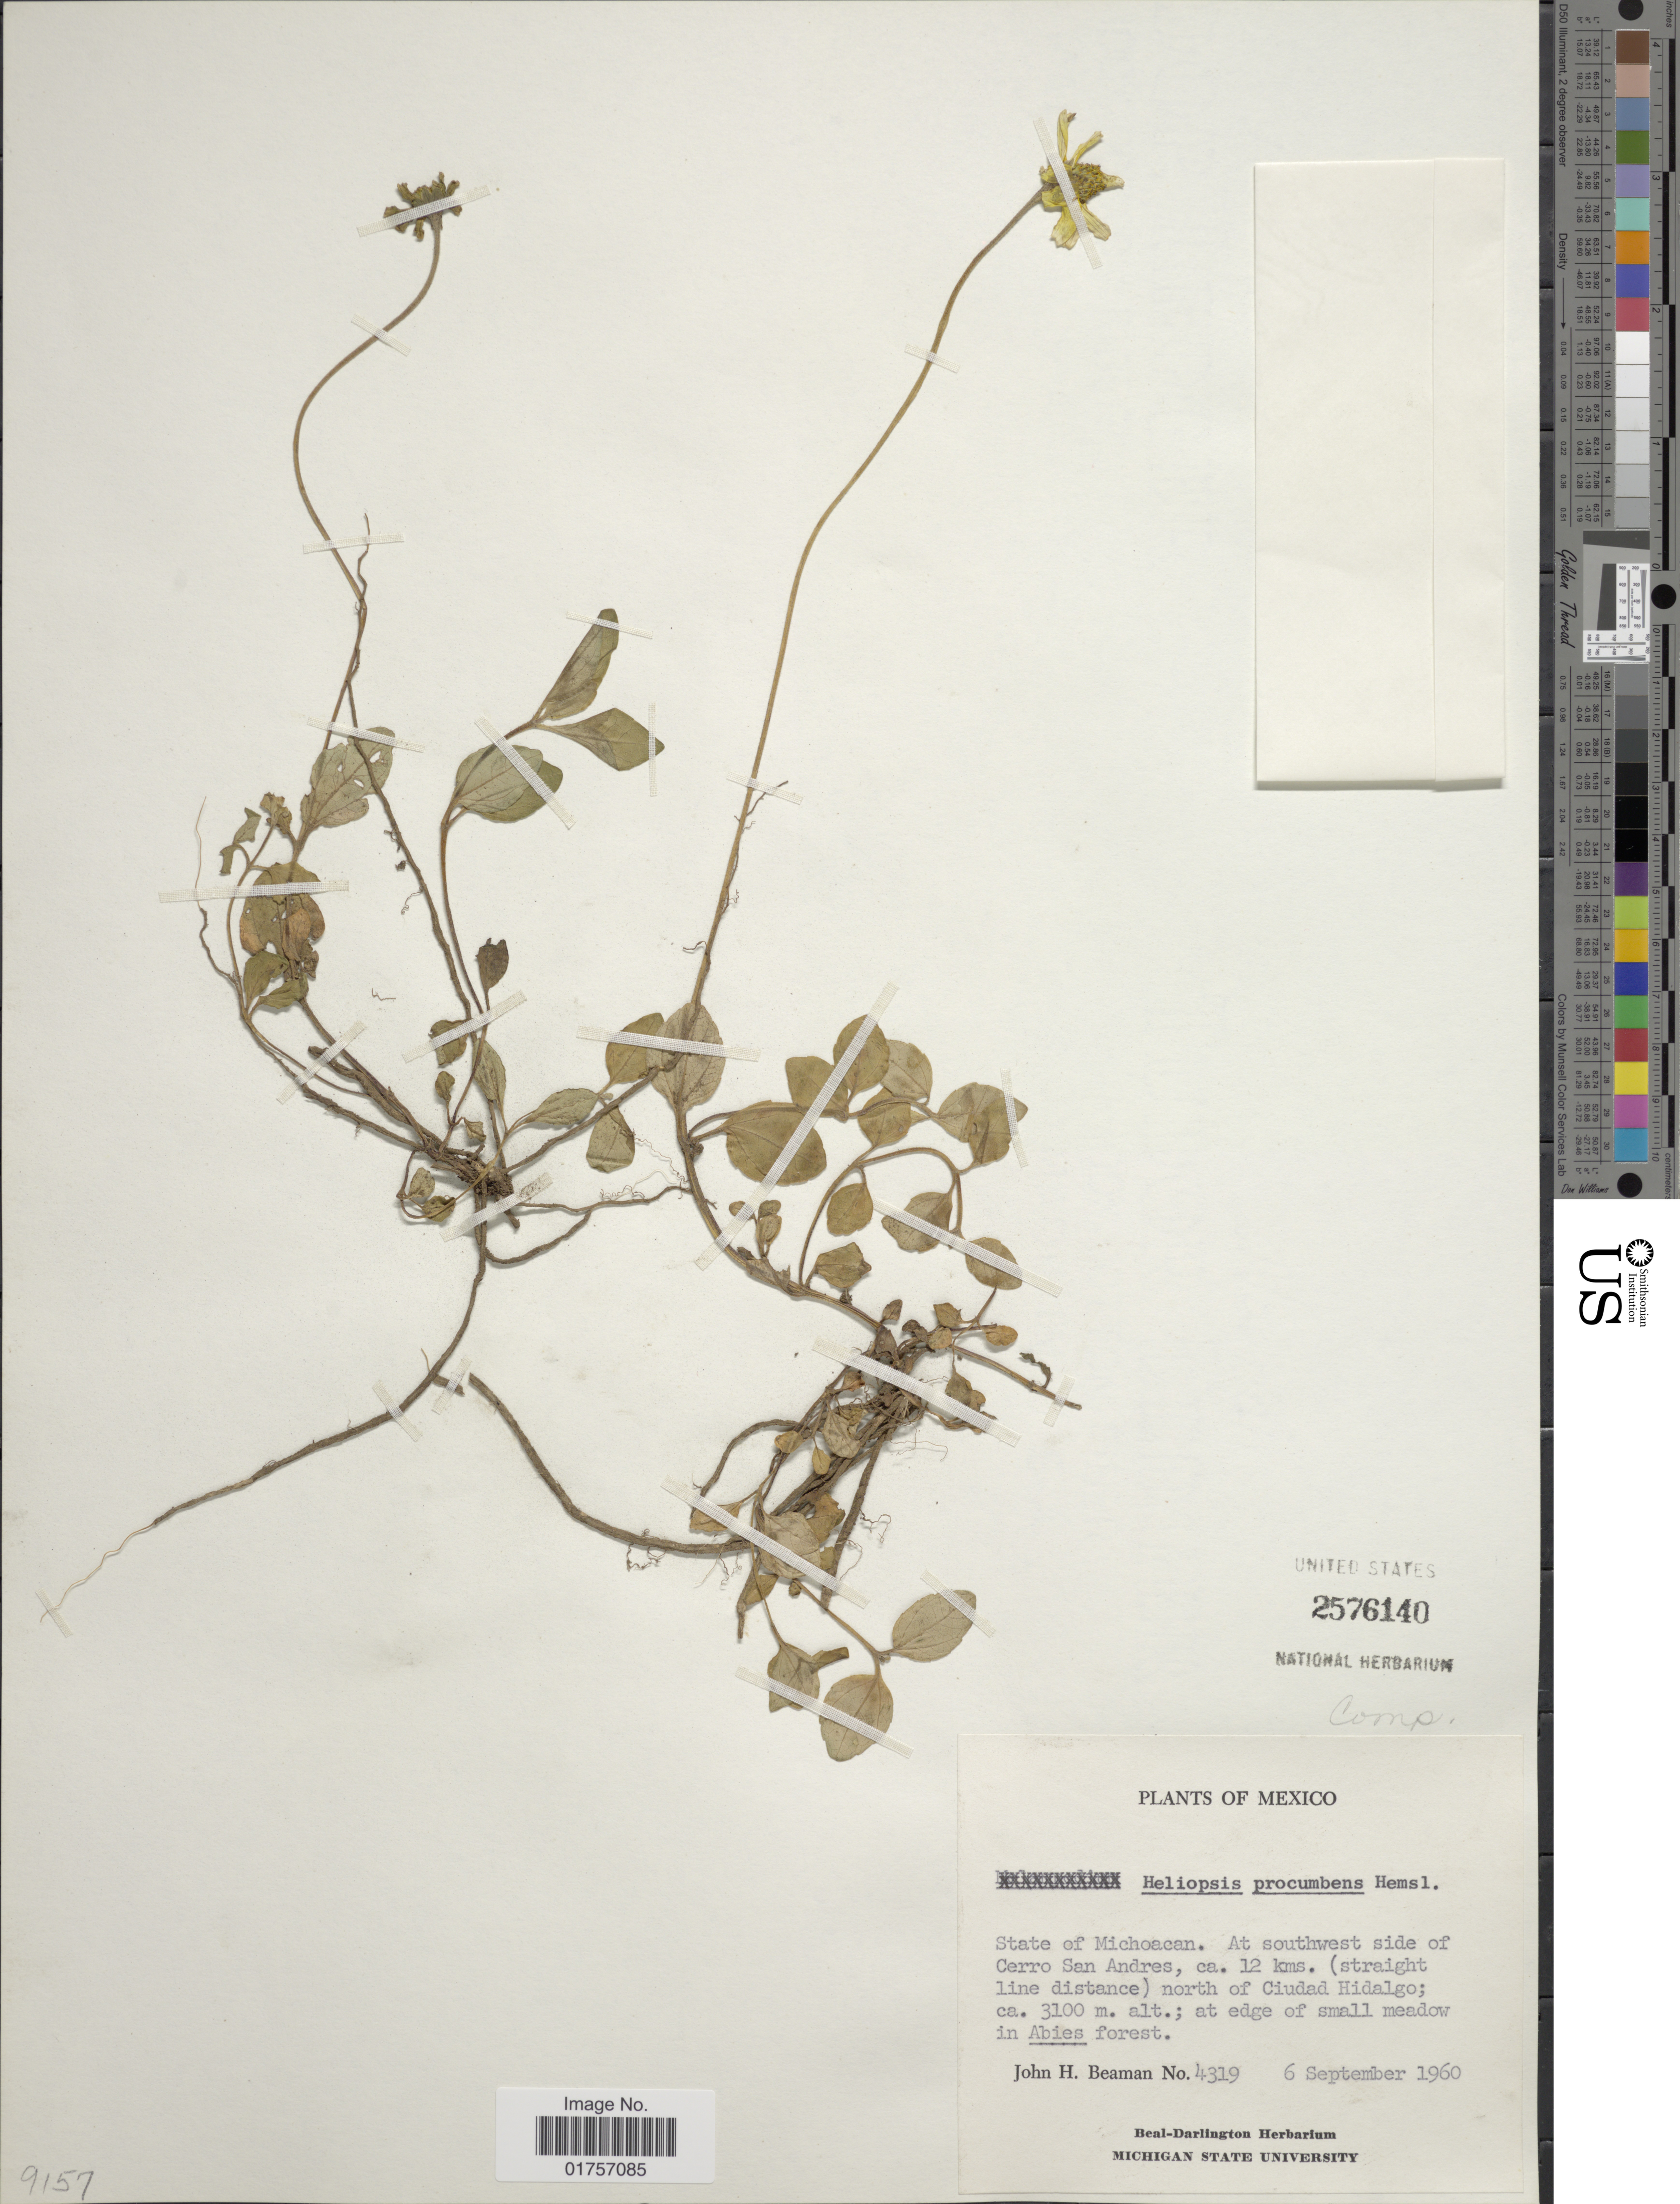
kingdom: Plantae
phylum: Tracheophyta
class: Magnoliopsida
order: Asterales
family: Asteraceae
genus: Heliopsis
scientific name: Heliopsis procumbens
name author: Hemsl.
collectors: J. H. Beaman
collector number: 4319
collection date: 1960-09-06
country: Mexico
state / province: Michoacán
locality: At southwest side of Cerra San Andres, ca. 12 kms. (straight line distance) north of Ciudad Hidalgo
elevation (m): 3100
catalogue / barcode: US 2576140